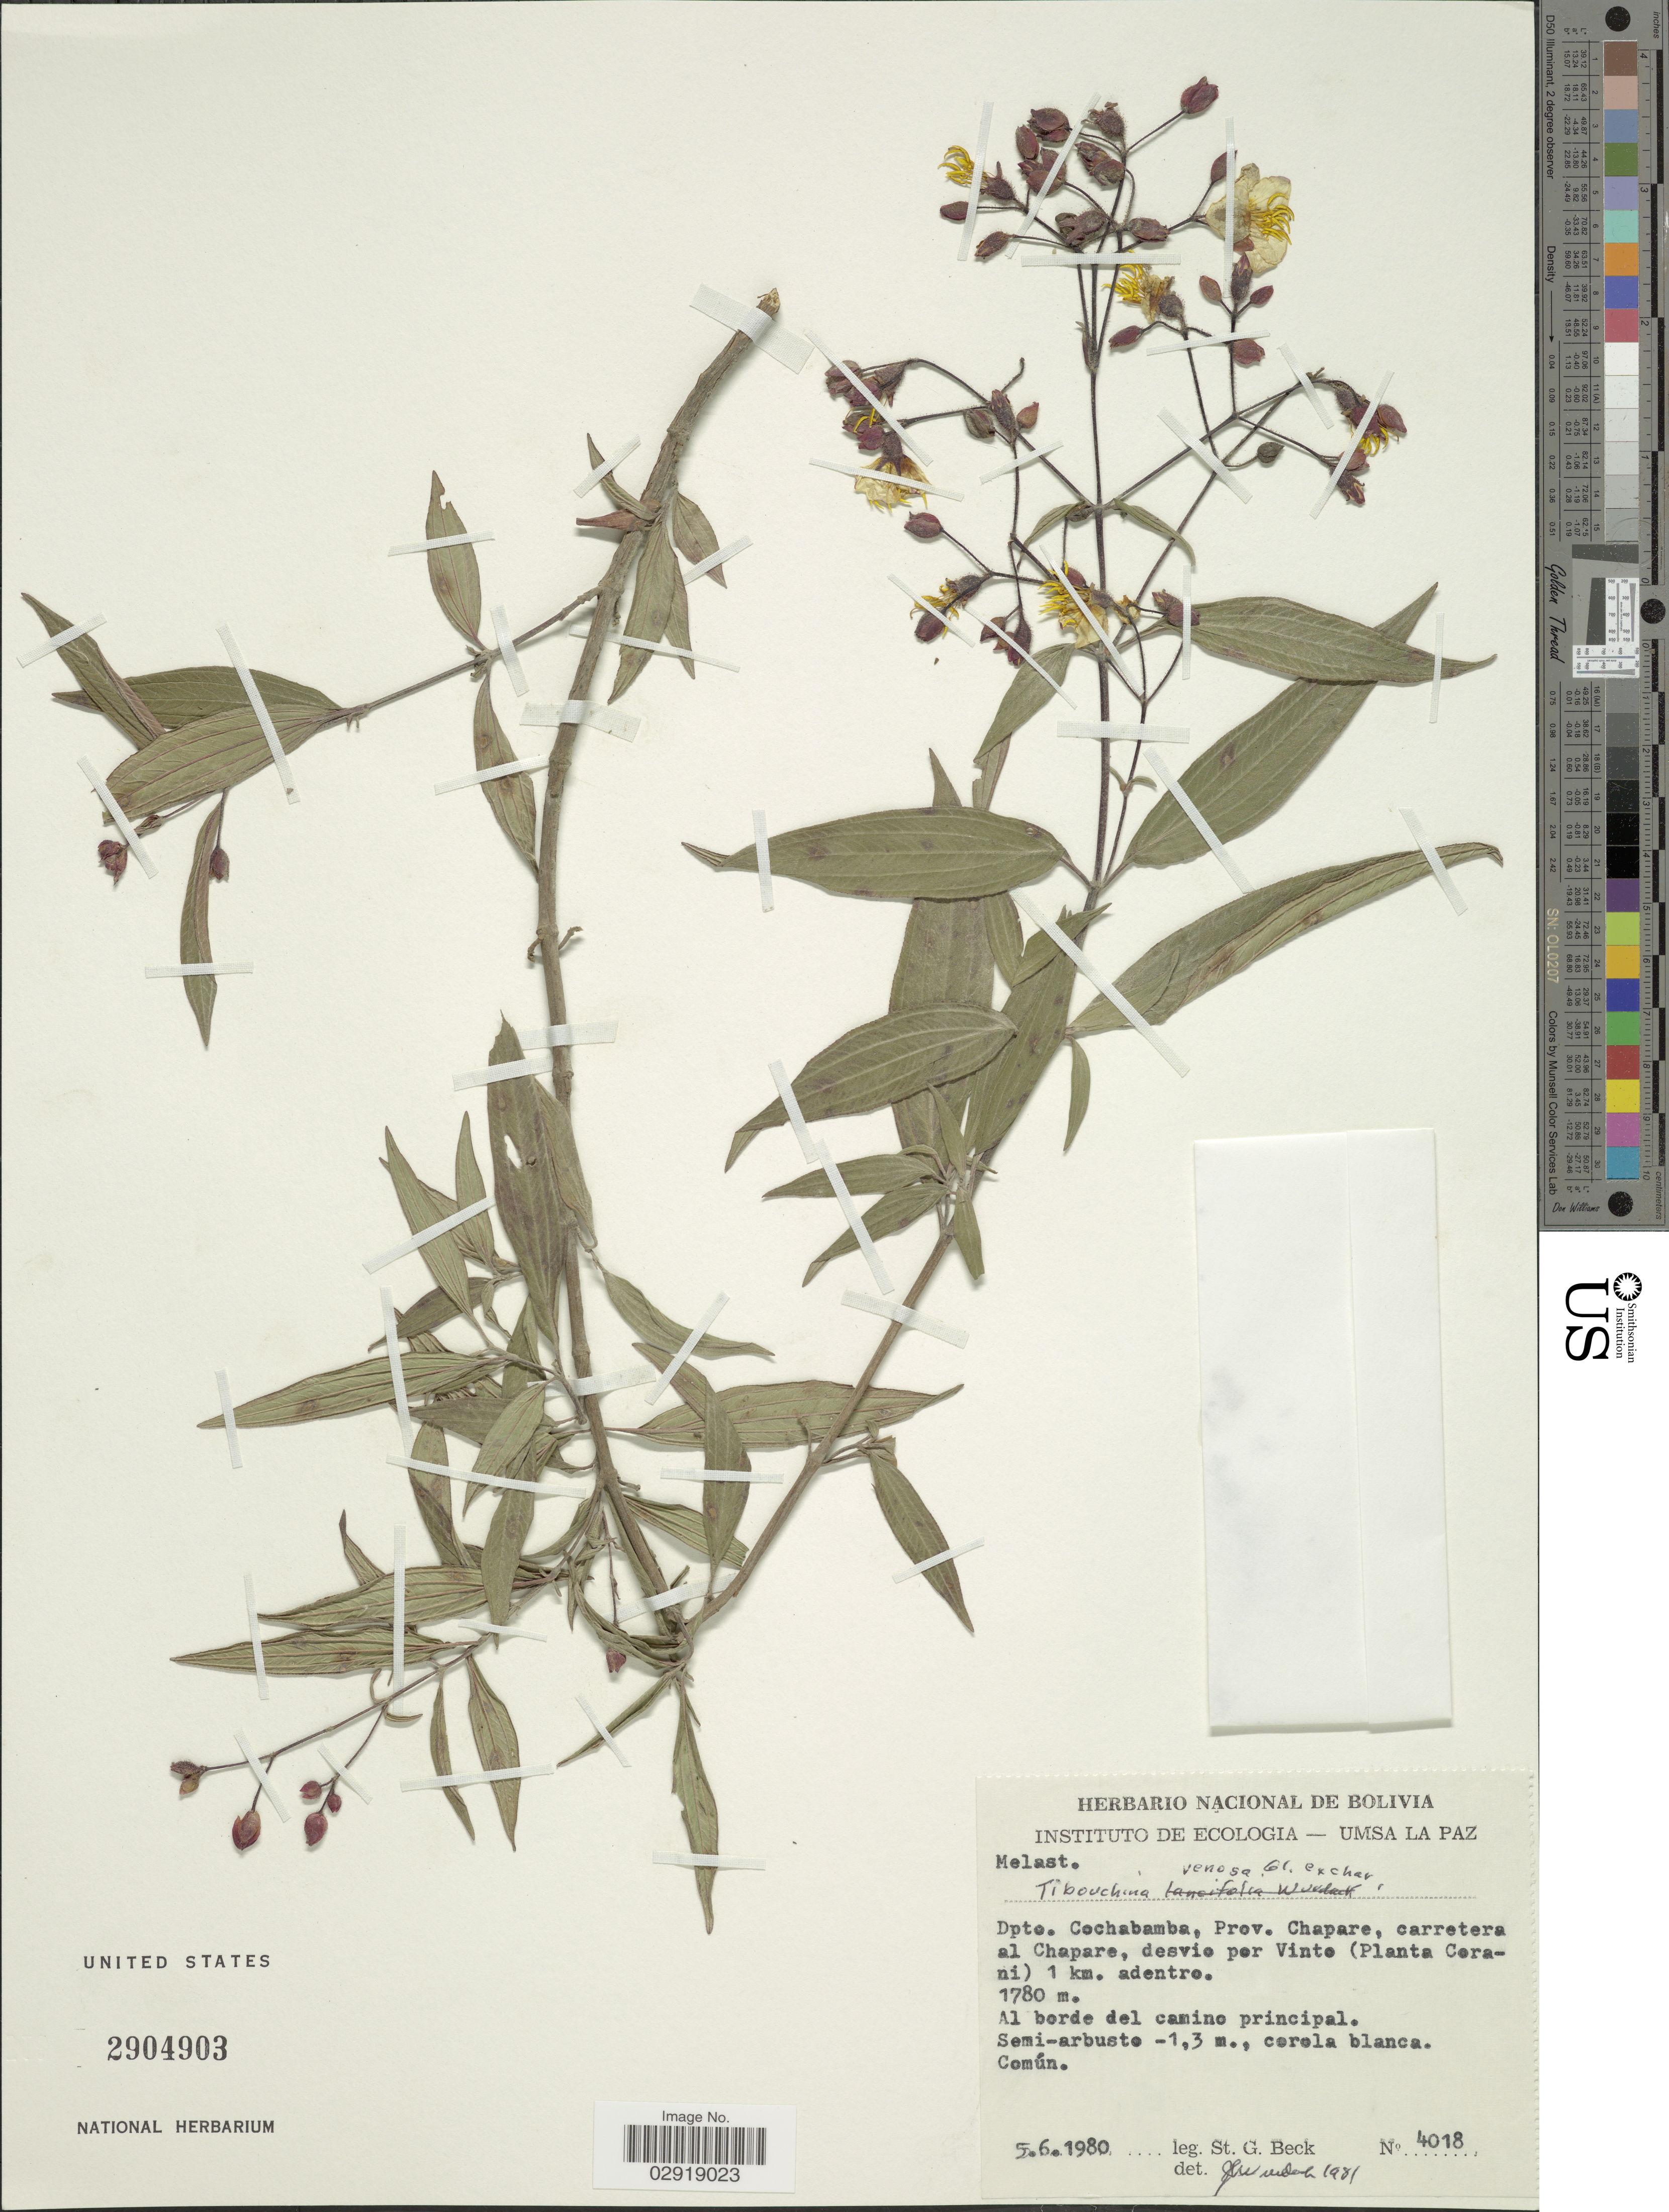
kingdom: Plantae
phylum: Tracheophyta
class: Magnoliopsida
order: Myrtales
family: Melastomataceae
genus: Chaetogastra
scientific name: Chaetogastra venosa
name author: (Gleason) P.J.F. Guim. & Michelang.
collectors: S. G. Beck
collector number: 4018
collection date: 1980-06-05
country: Bolivia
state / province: Cochabamba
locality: Dpto. Cochabamba, Prov. Chapare, carretera al Chapare, desvie por Vinto (Planta Corani) 1 km. adentro.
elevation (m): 1780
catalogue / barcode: US 2904903